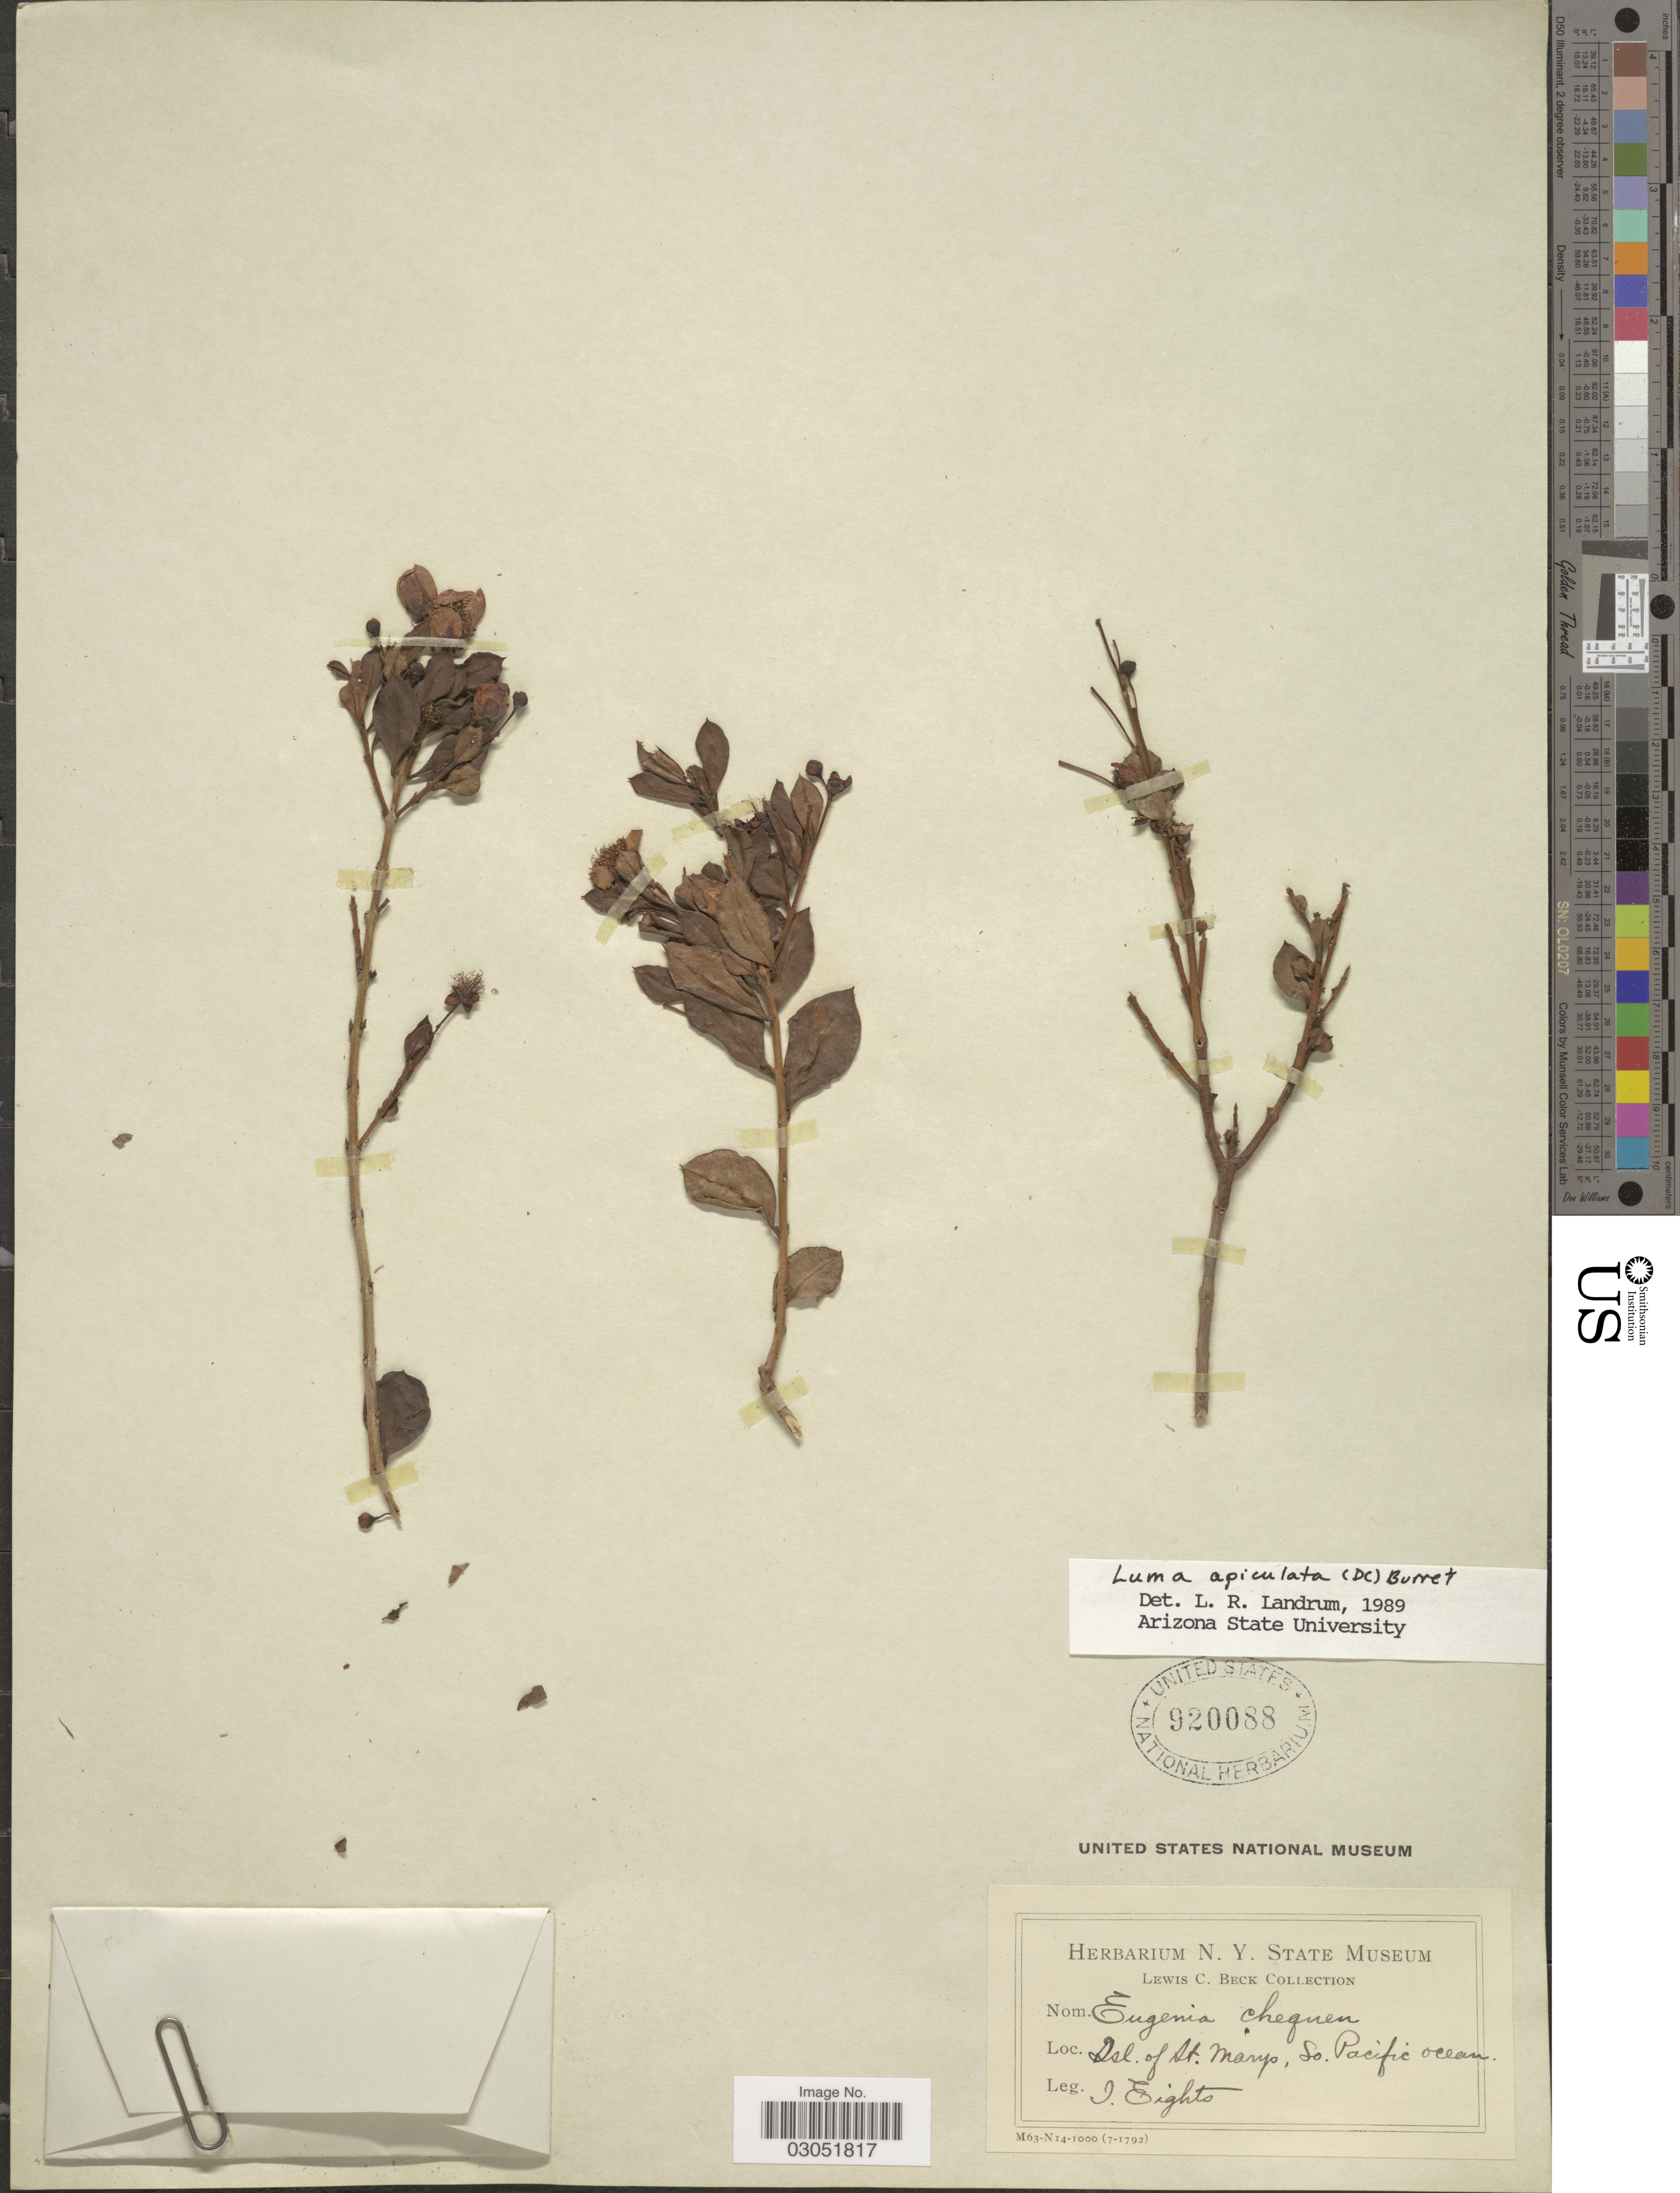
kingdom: Plantae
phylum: Tracheophyta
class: Magnoliopsida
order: Myrtales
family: Myrtaceae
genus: Luma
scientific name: Luma apiculata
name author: (DC.) Burret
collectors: I. Eights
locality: Isl. of St. Marys, So. Pacific ocean.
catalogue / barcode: US 920088